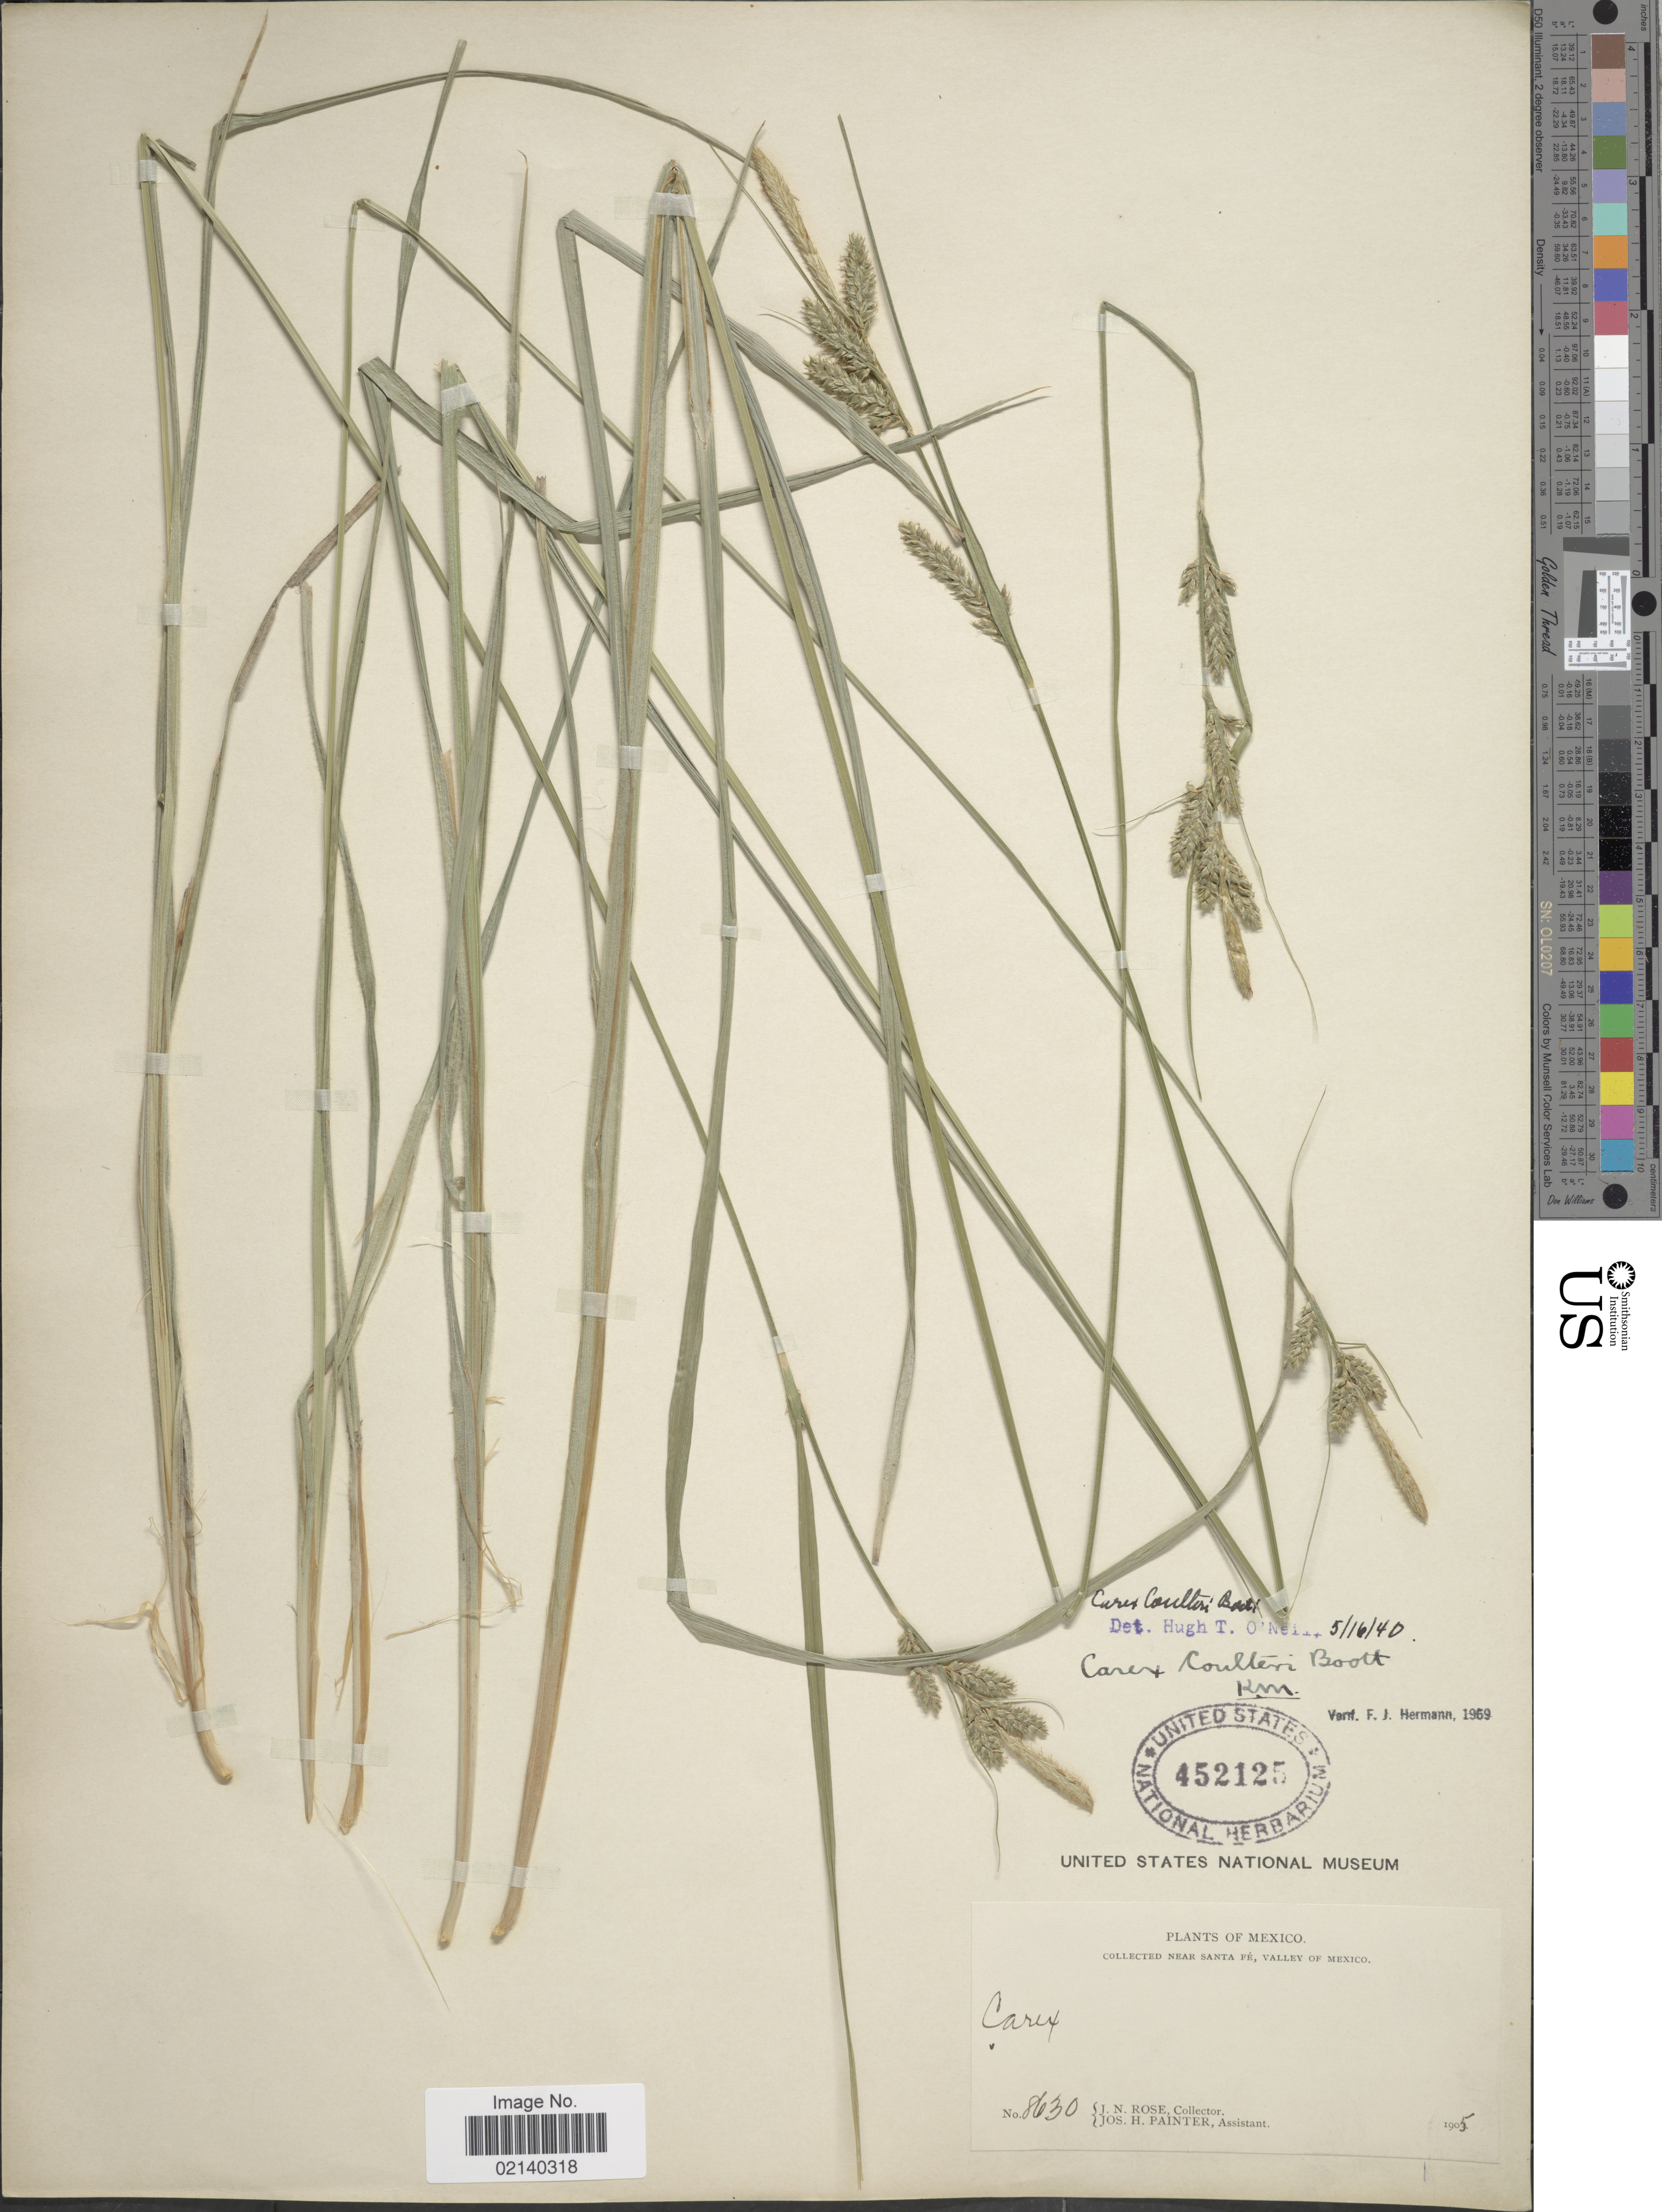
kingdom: Plantae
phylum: Tracheophyta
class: Liliopsida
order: Poales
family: Cyperaceae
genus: Carex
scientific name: Carex coulteri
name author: Boott ex Hemsl.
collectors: J. N. Rose & J. H. Painter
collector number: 8630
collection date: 1905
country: Mexico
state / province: México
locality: Near Santa Fe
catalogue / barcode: US 452125